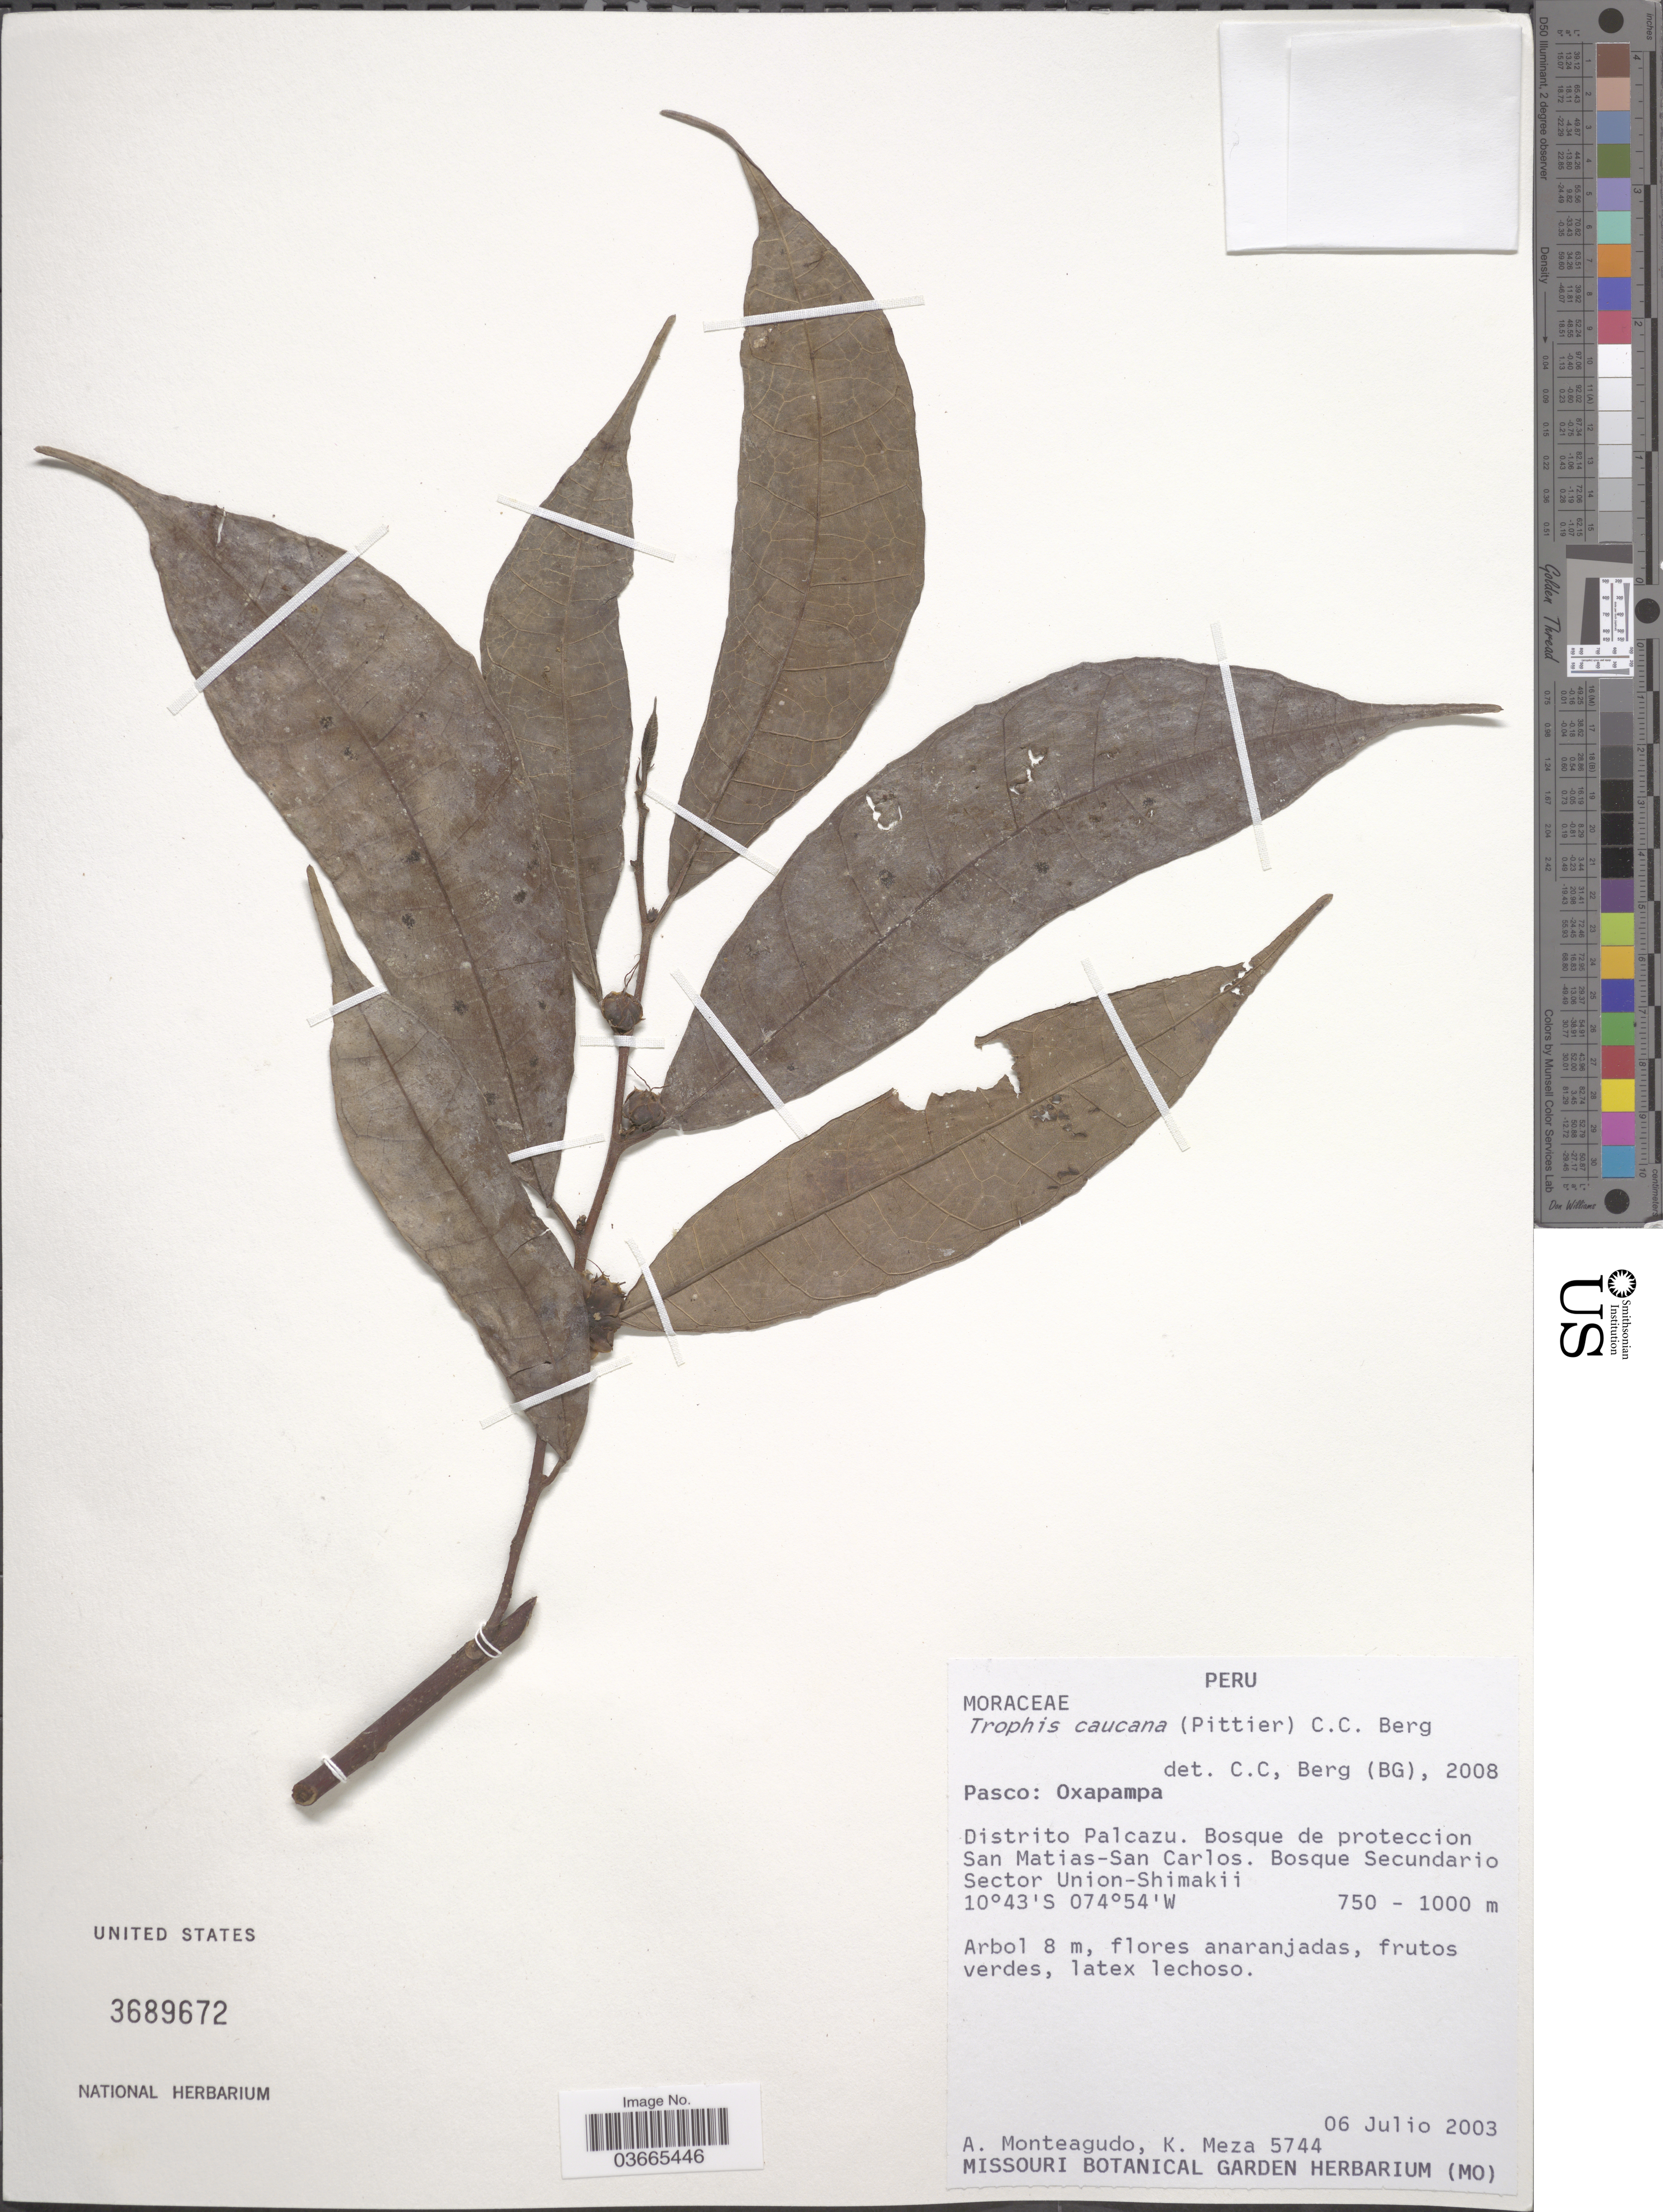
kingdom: Plantae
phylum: Tracheophyta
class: Magnoliopsida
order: Rosales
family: Moraceae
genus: Olmedia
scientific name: Olmedia aspera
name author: Ruiz & Pav.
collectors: A. Monteagudo & K. Meza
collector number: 5744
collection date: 2003-07-06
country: Peru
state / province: Pasco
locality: Oxapampa. Distrito Palcazu. Bosque de proteccion San Matias-San Carlos. Bosque Secundario Sector Union-Shimakii.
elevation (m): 750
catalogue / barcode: US 3689672